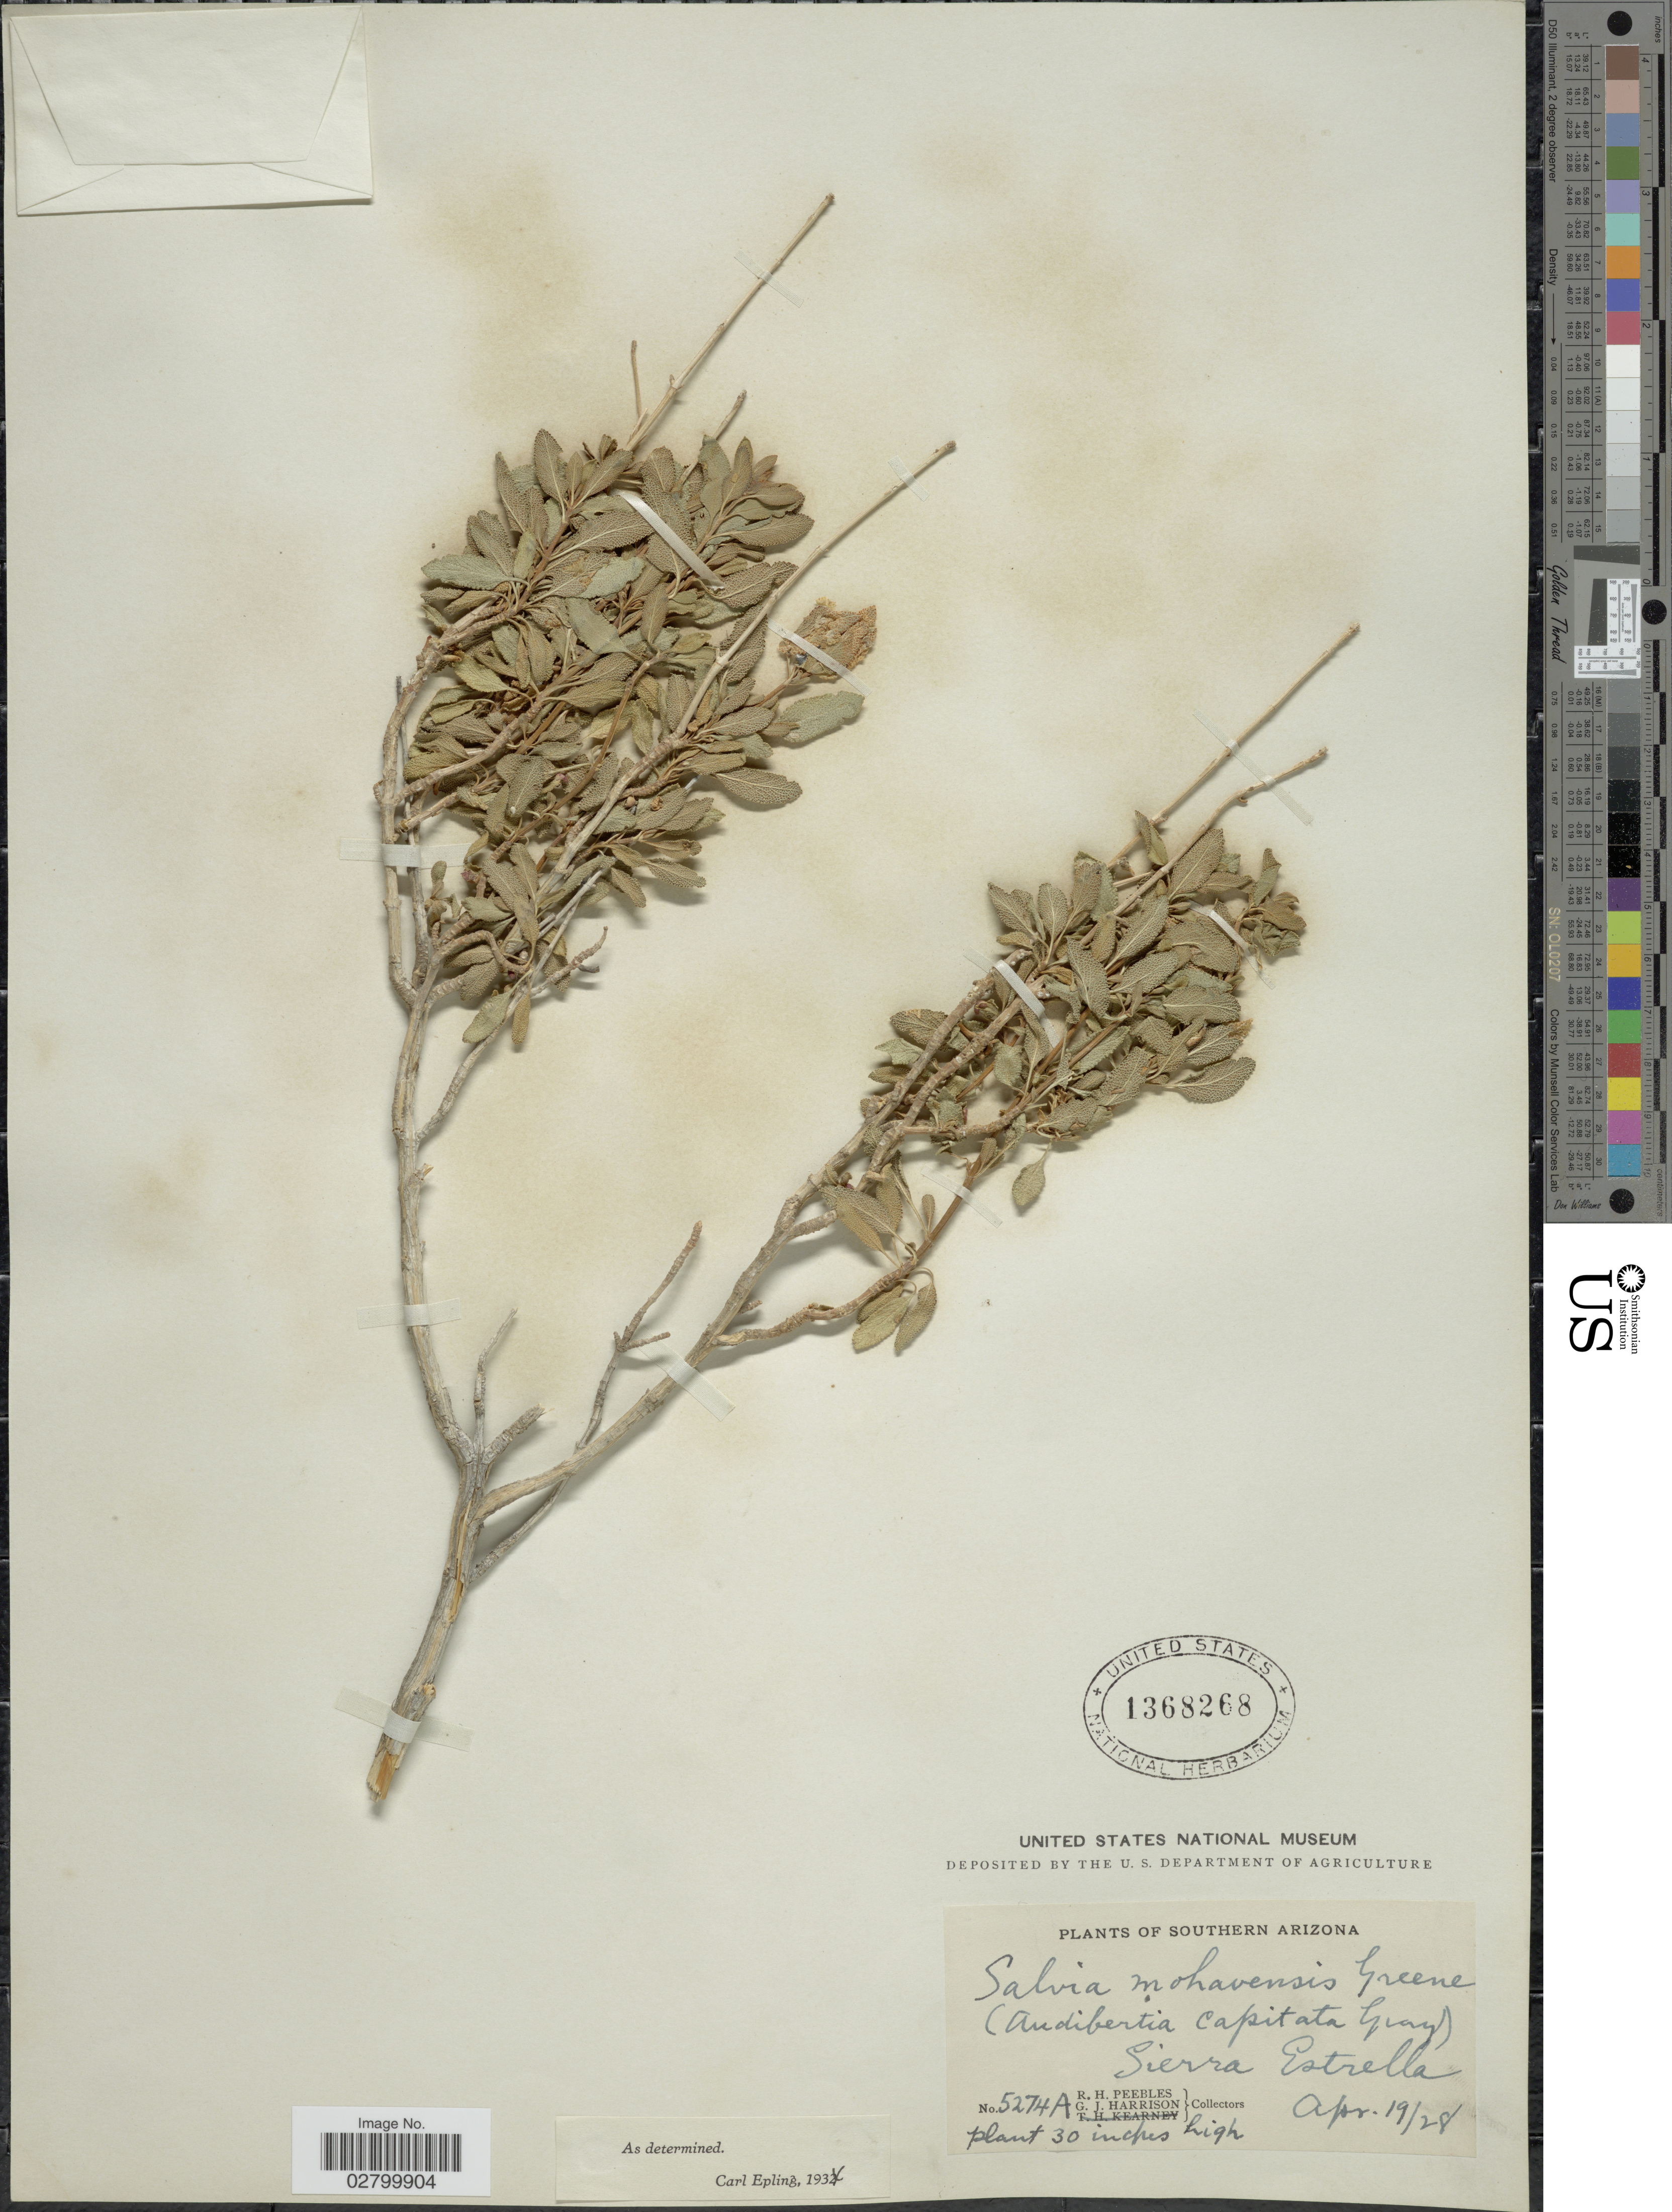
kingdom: Plantae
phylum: Tracheophyta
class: Magnoliopsida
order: Lamiales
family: Lamiaceae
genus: Salvia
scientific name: Salvia mohavensis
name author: Greene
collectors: R. H. Peebles & G. J. Harrison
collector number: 5274A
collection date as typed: Transcribed d/m/y: 19/4/28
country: United States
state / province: Arizona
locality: Southern Arizona. Sierra Estrella.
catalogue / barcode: US 1368268